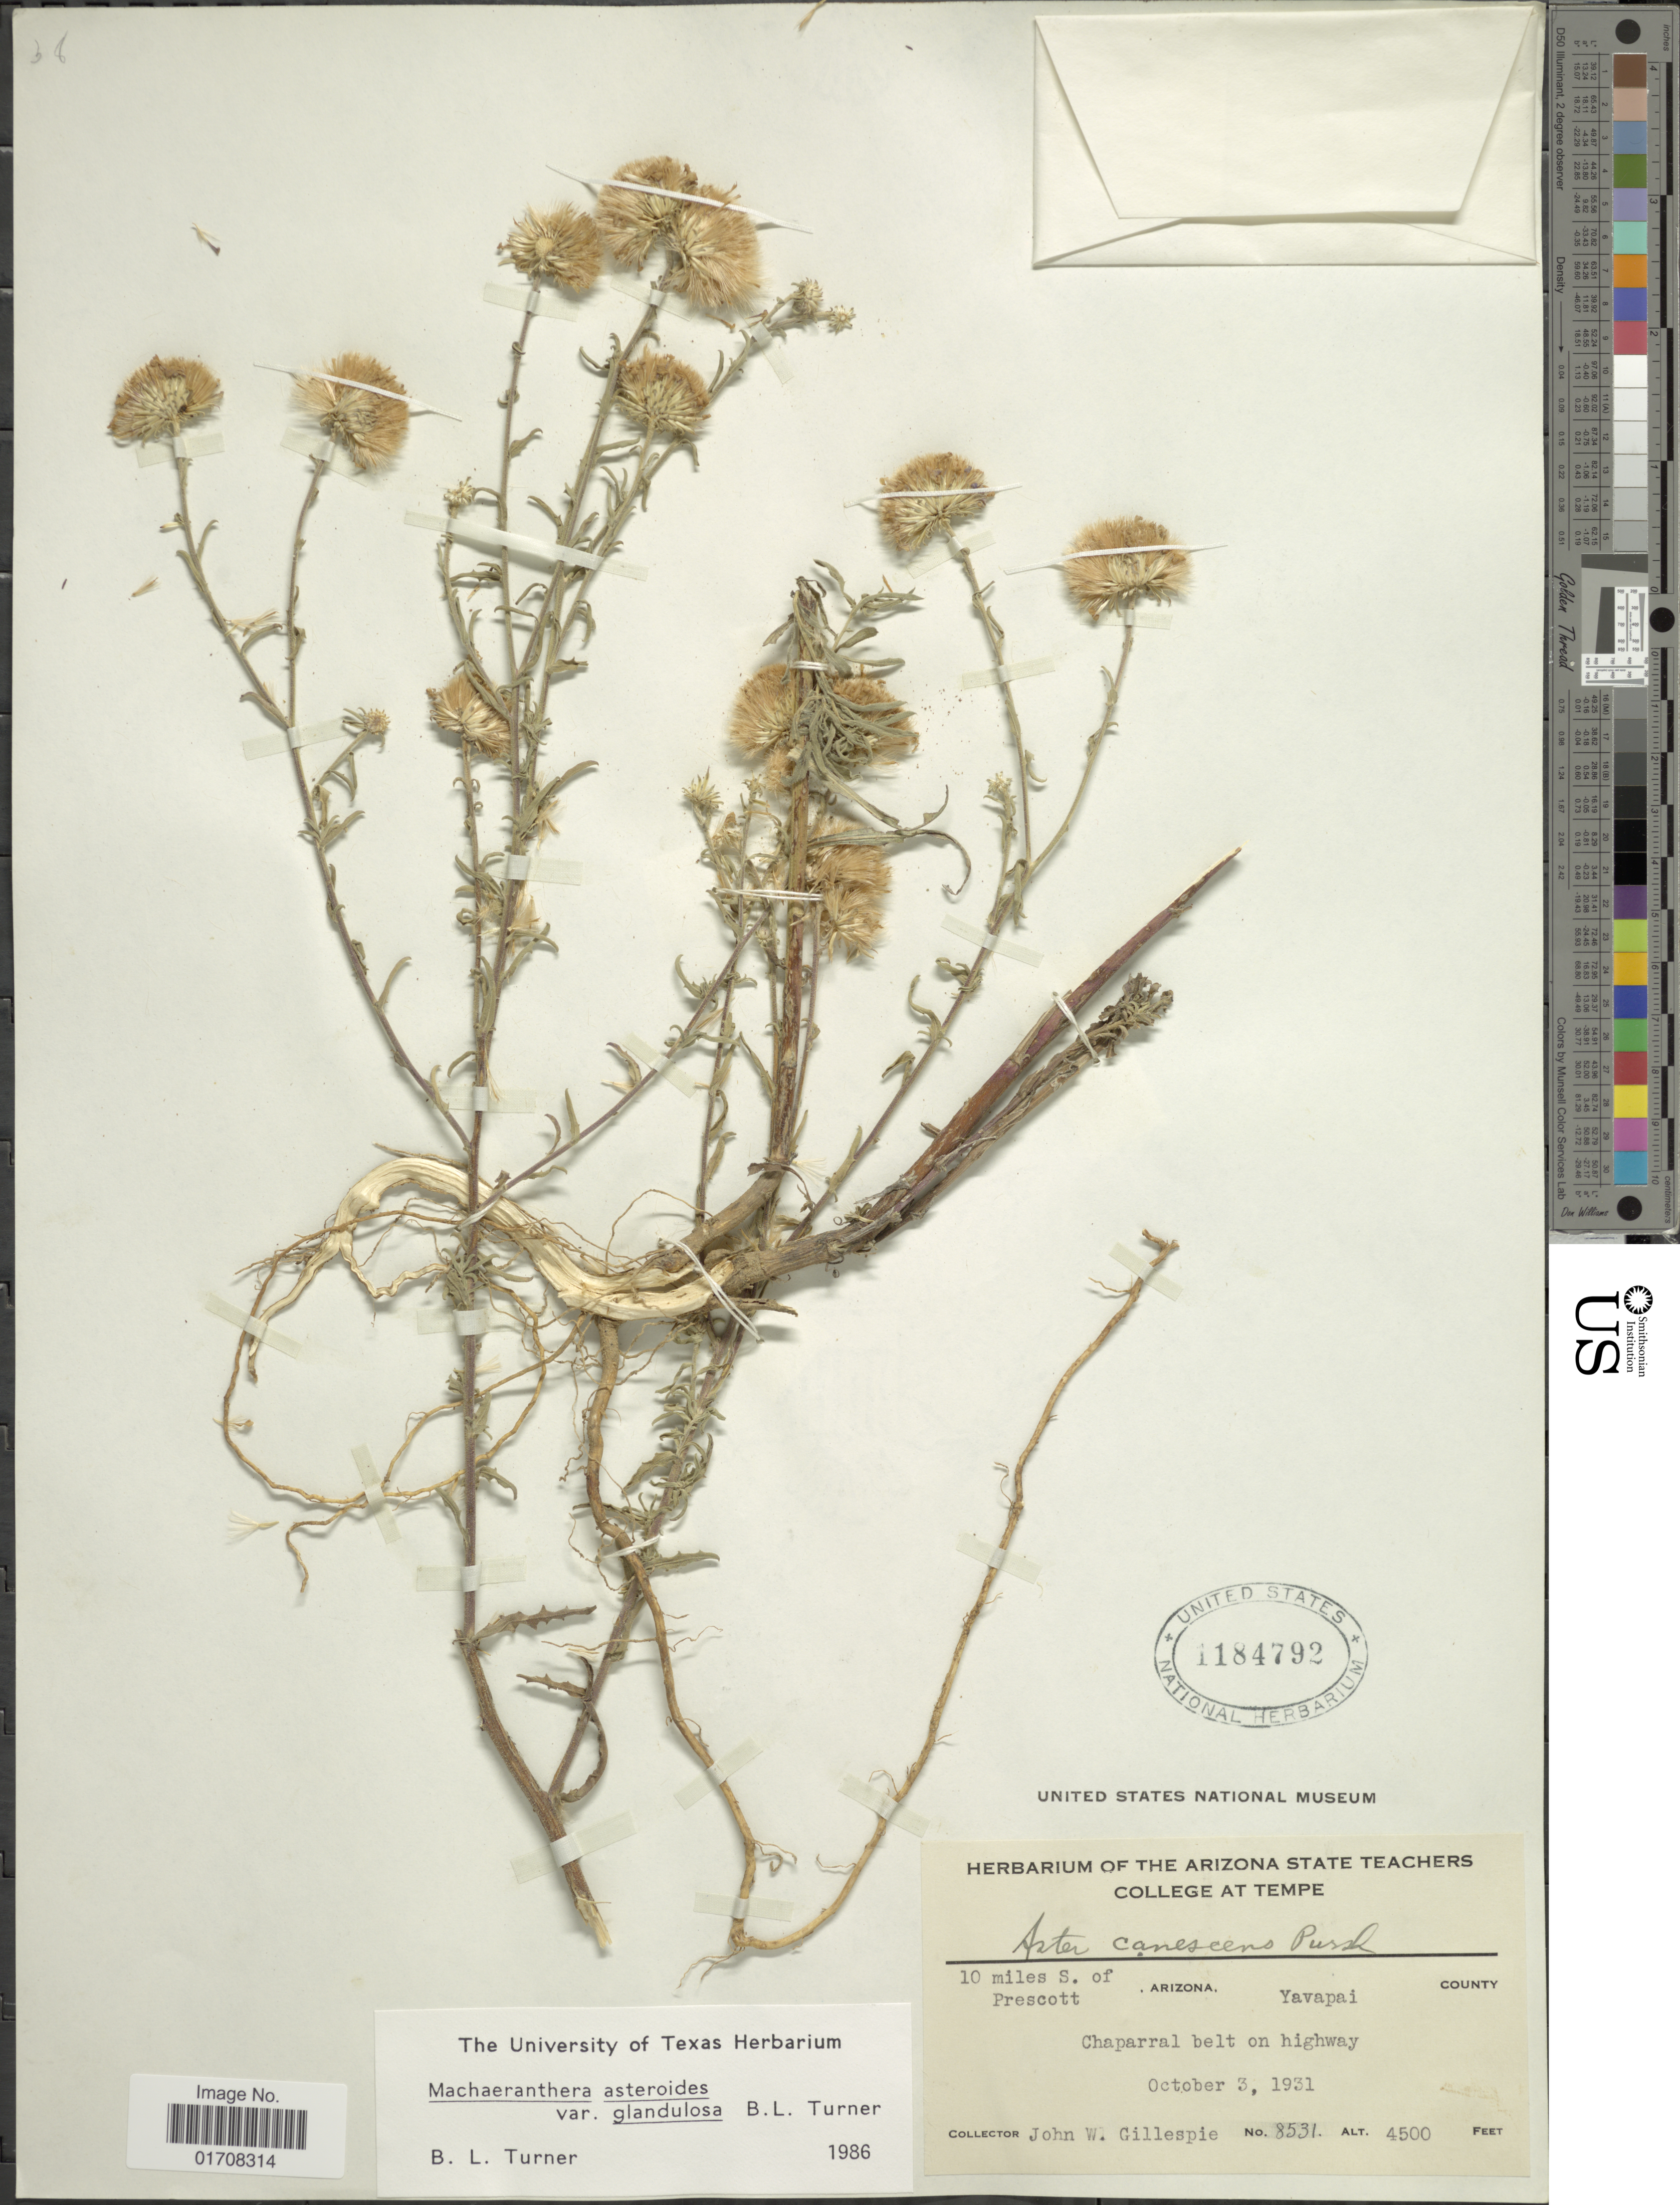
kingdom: Plantae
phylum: Tracheophyta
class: Magnoliopsida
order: Asterales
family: Asteraceae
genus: Machaeranthera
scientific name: Machaeranthera asteroides var. glandulosa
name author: (Torr.) Greene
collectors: J. W. Gillespie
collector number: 8531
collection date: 1931-10-03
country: United States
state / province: Arizona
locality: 10 miles S. of Prescott, Yavapai County, Chaparral belt on highway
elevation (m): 1372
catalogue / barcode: US 1184792